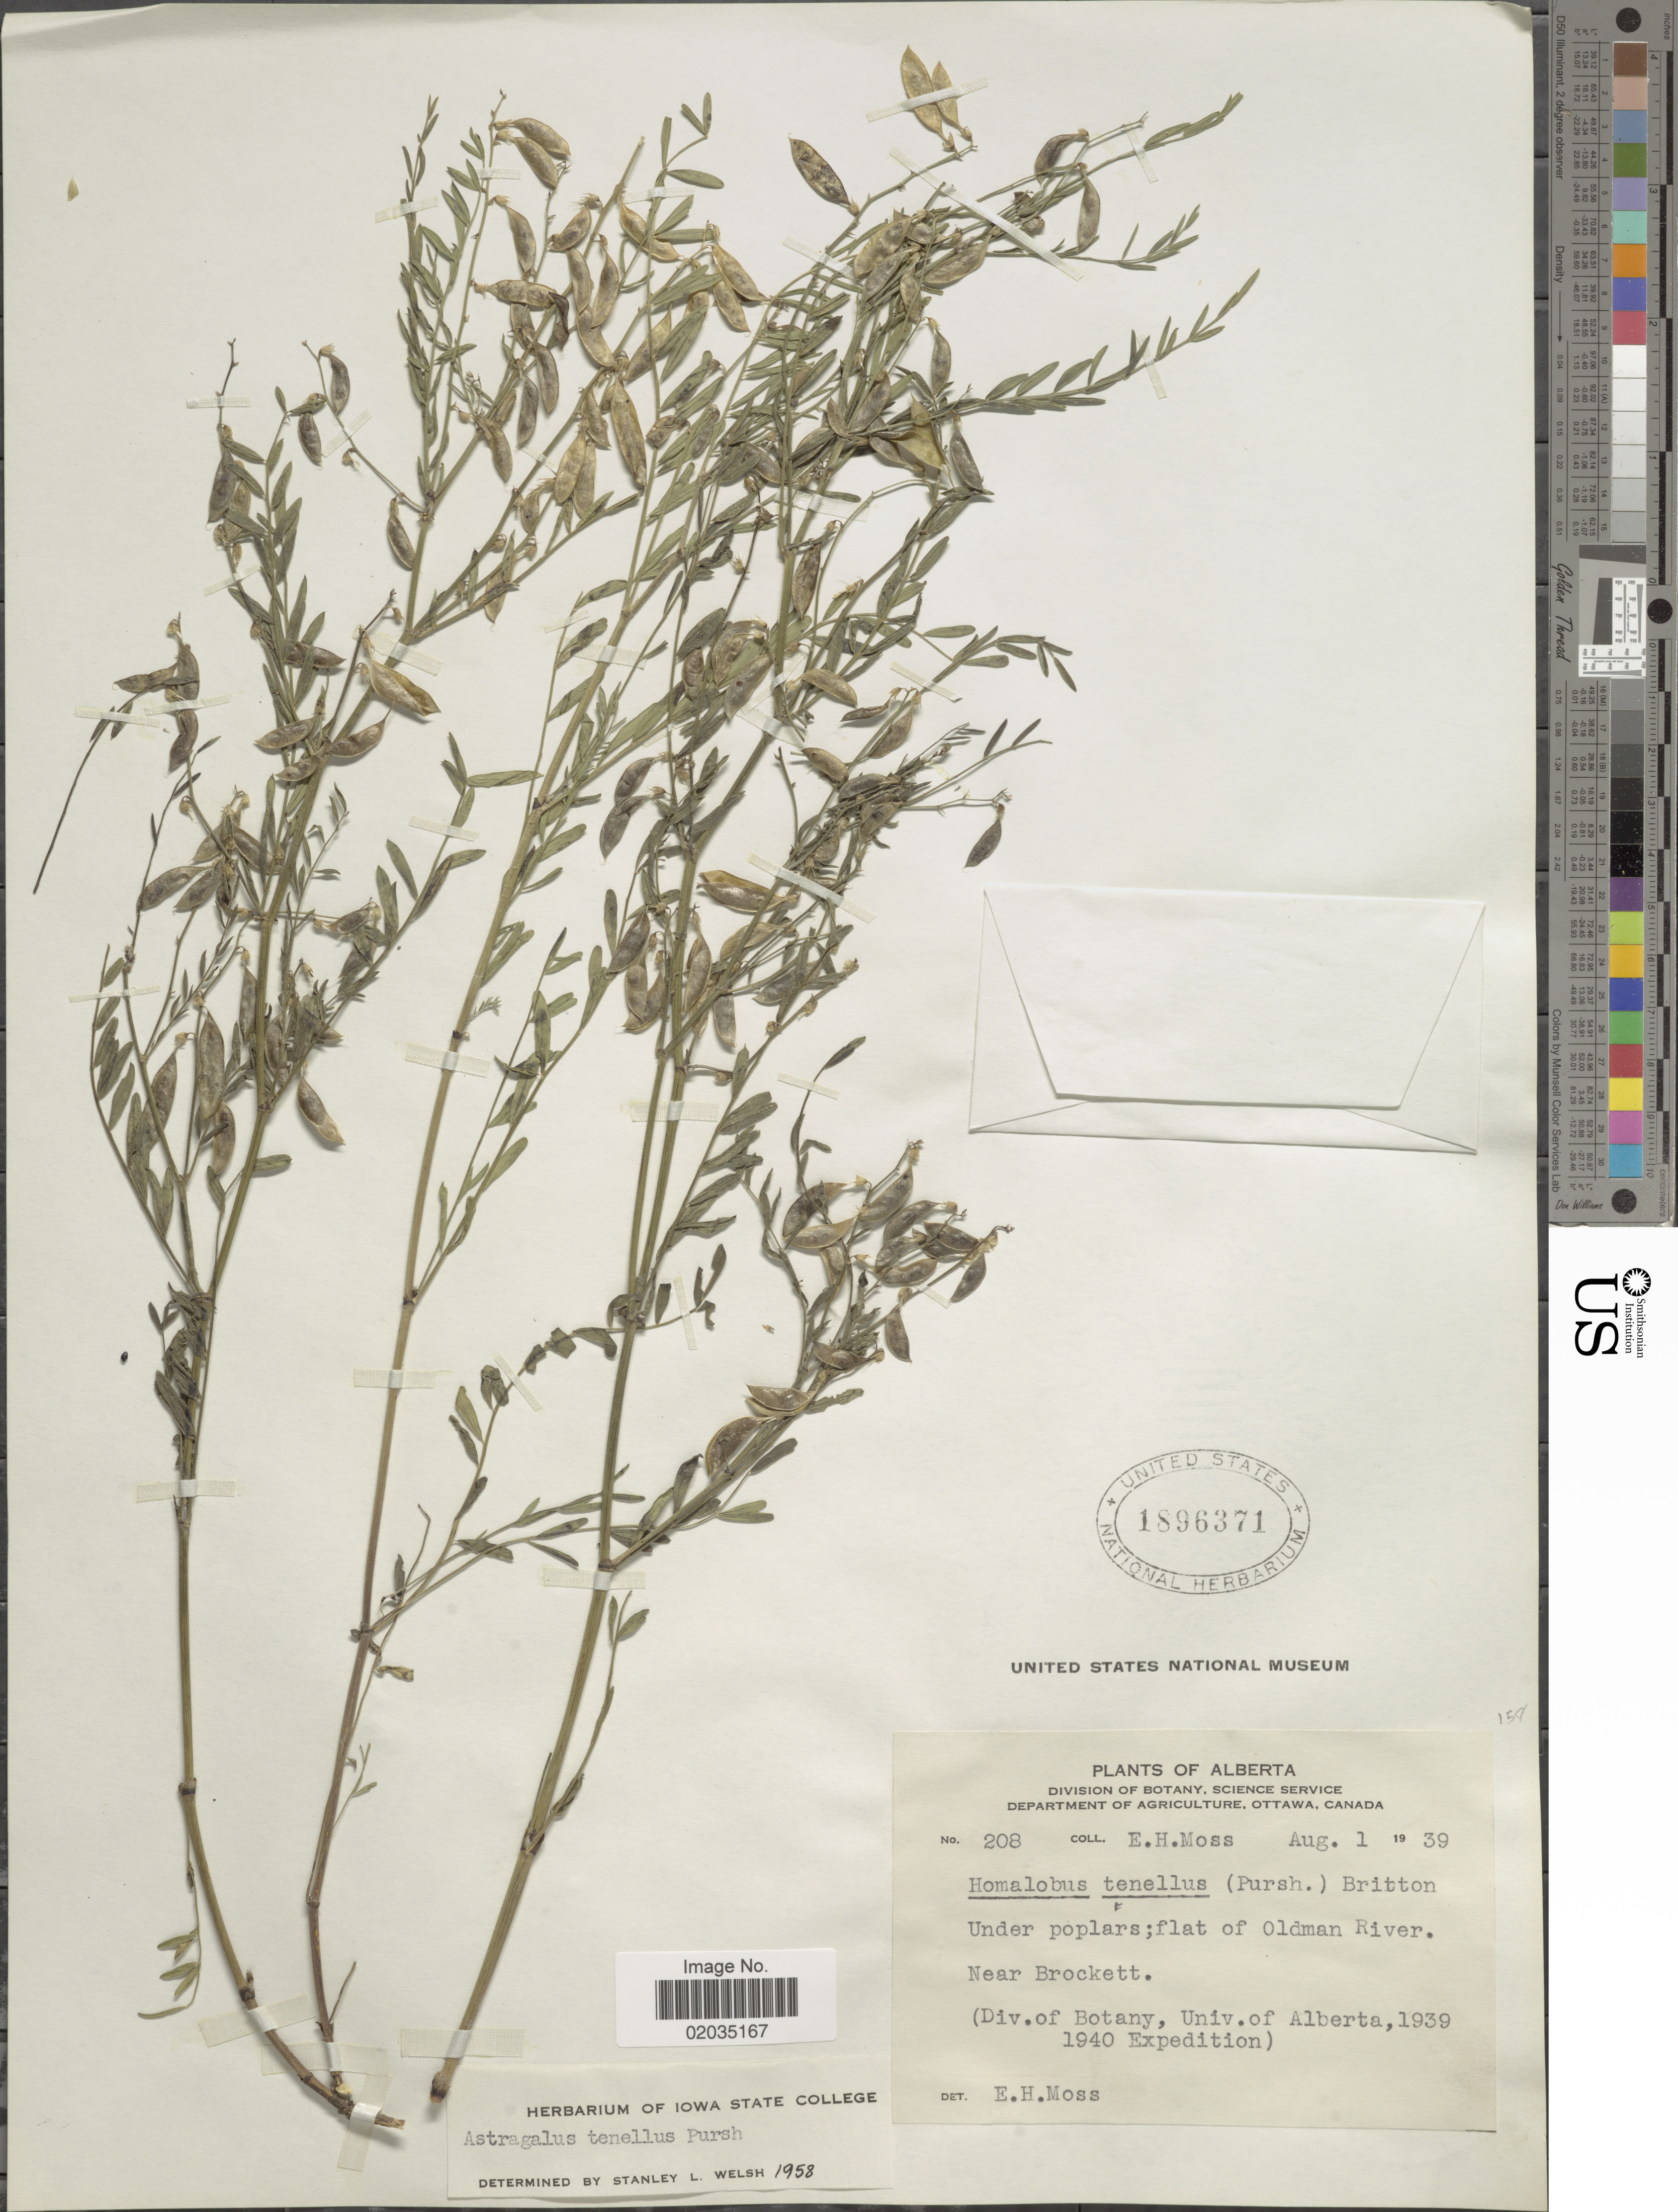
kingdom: Plantae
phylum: Tracheophyta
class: Magnoliopsida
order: Fabales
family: Fabaceae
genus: Astragalus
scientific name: Astragalus tenellus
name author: Pursh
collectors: E. Moss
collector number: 208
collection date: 1939-08-01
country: Canada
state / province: Alberta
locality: Under poplars; flat of Oldman River. Near Brockett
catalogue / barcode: US 1896371